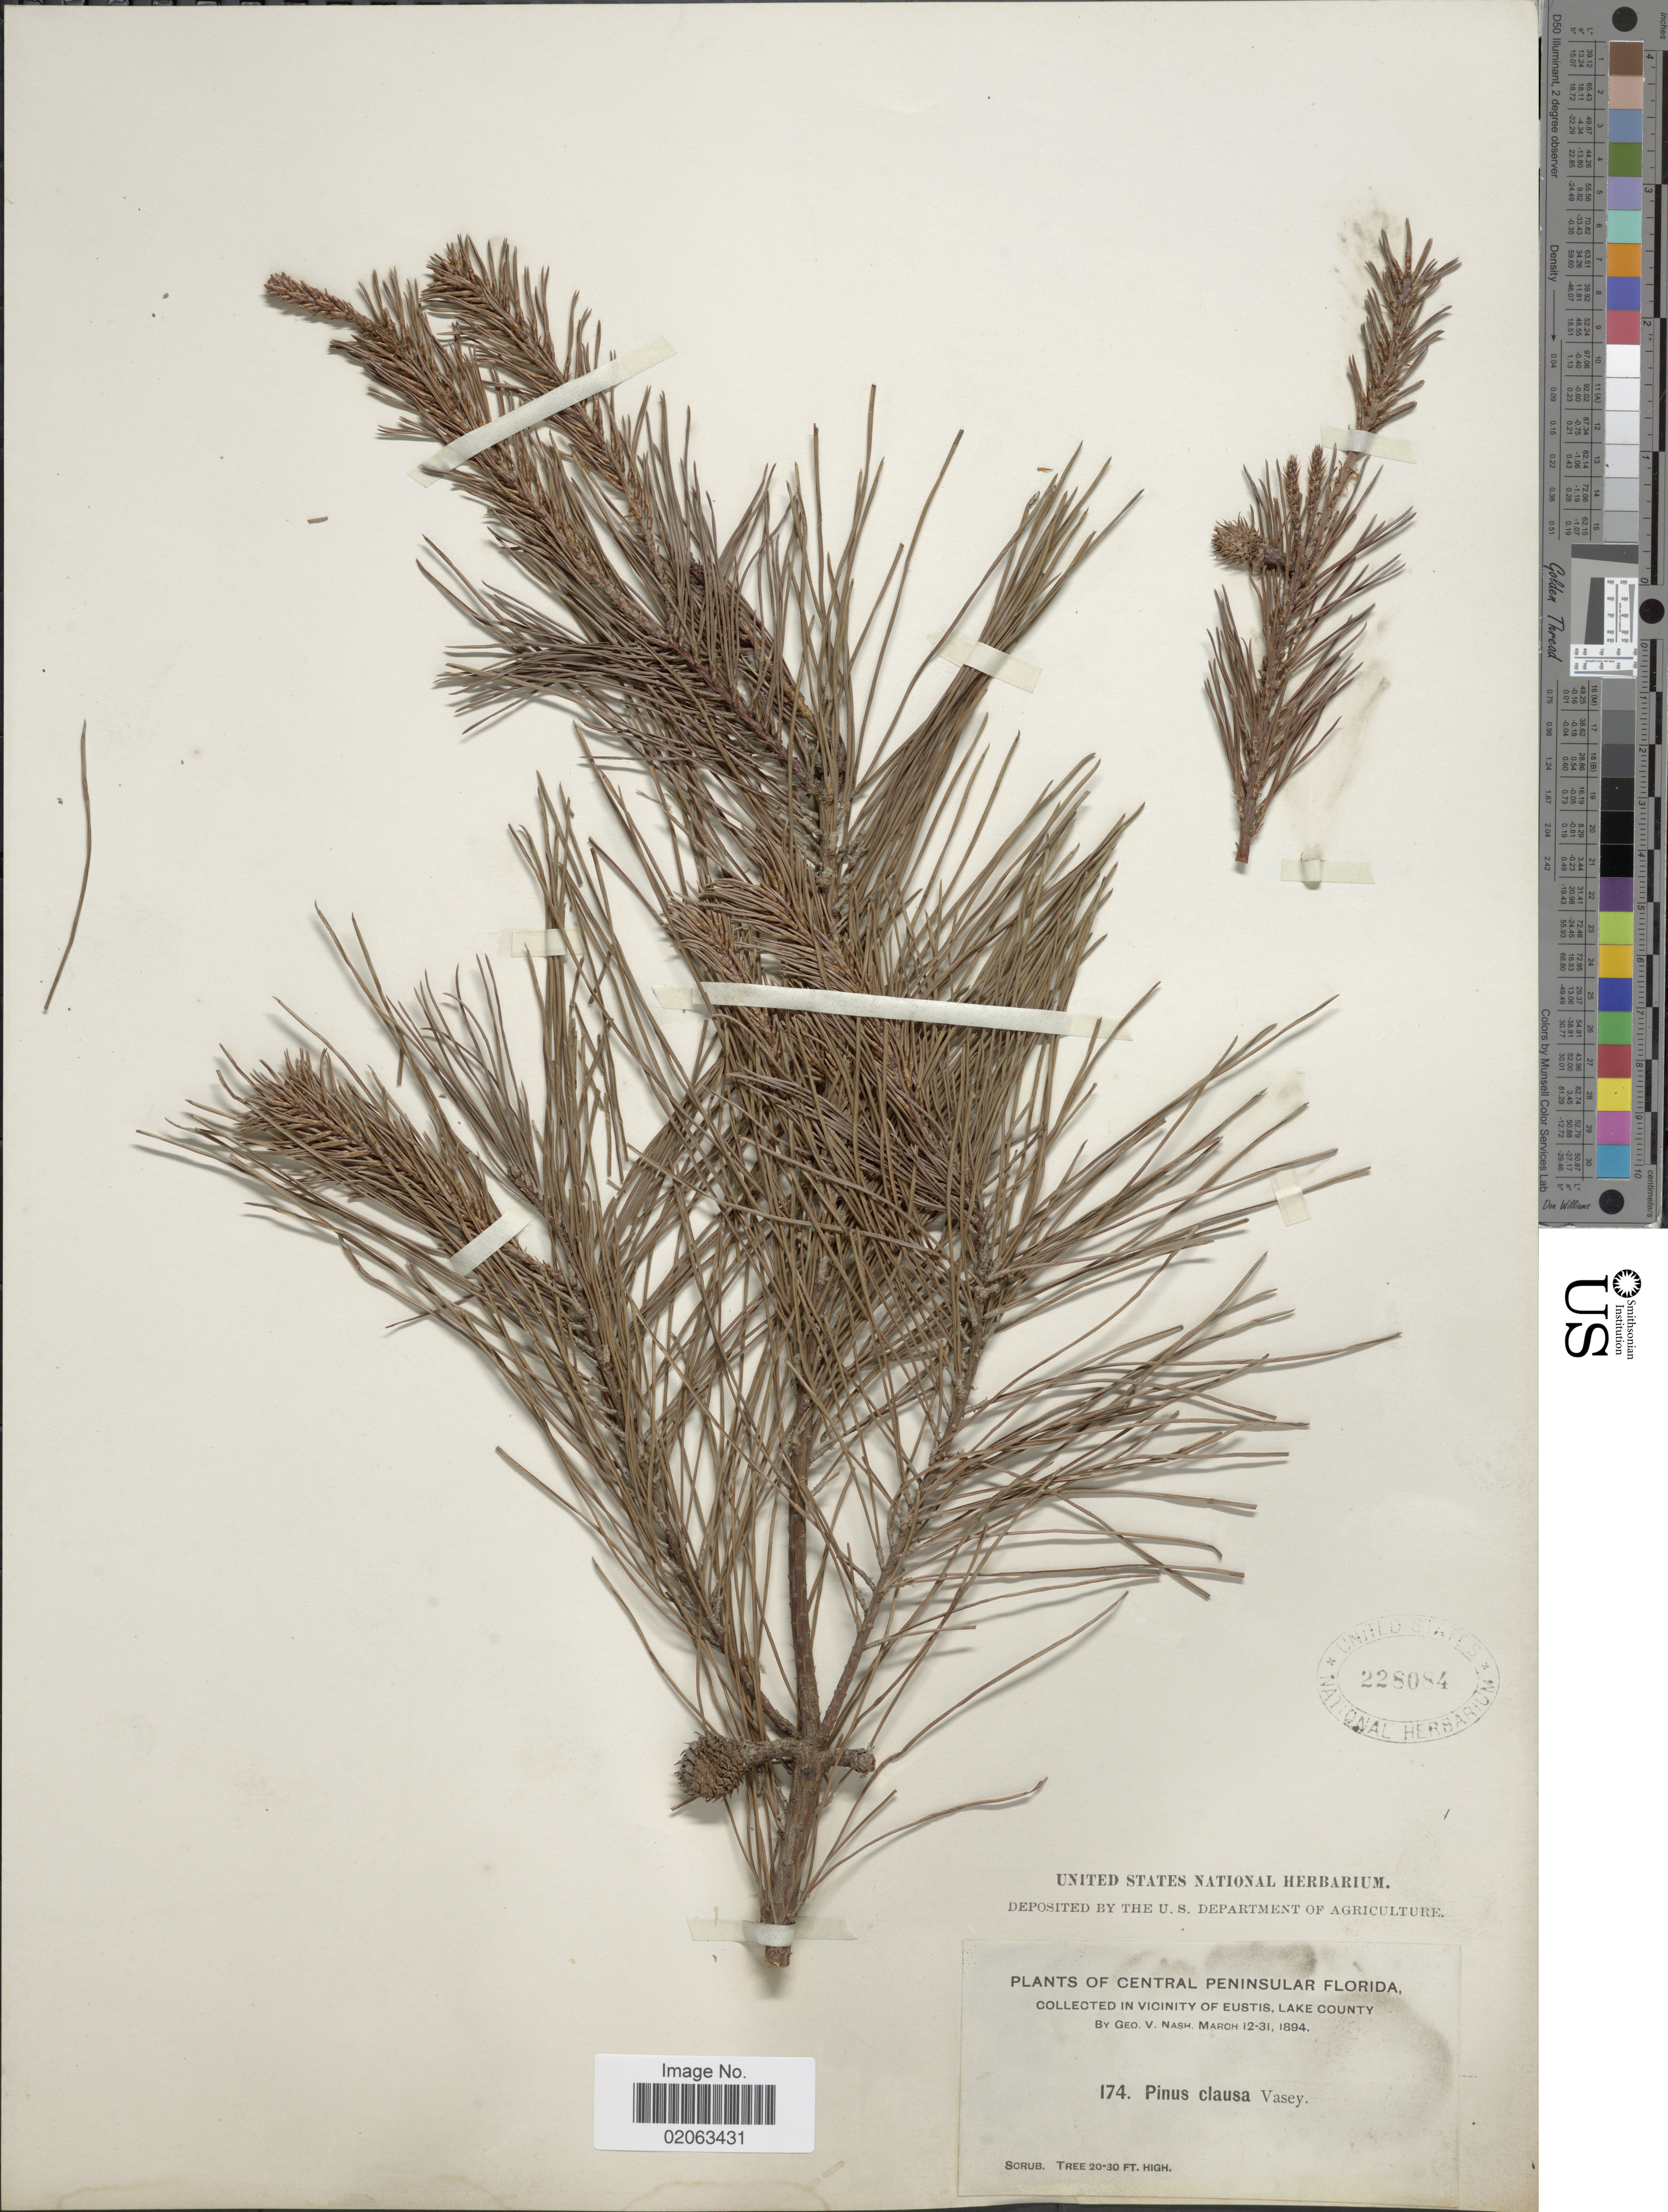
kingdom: Plantae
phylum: Tracheophyta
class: Pinopsida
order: Pinales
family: Pinaceae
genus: Pinus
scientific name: Pinus clausa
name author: (Chapm. ex Engelm.) Vasey ex Sarg.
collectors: G. V. Nash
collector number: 174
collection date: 1894-03-12/1894-03-31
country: United States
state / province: Florida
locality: Central Peninsular Florida. In vicinity of Eustis, Lae County.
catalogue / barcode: US 228084